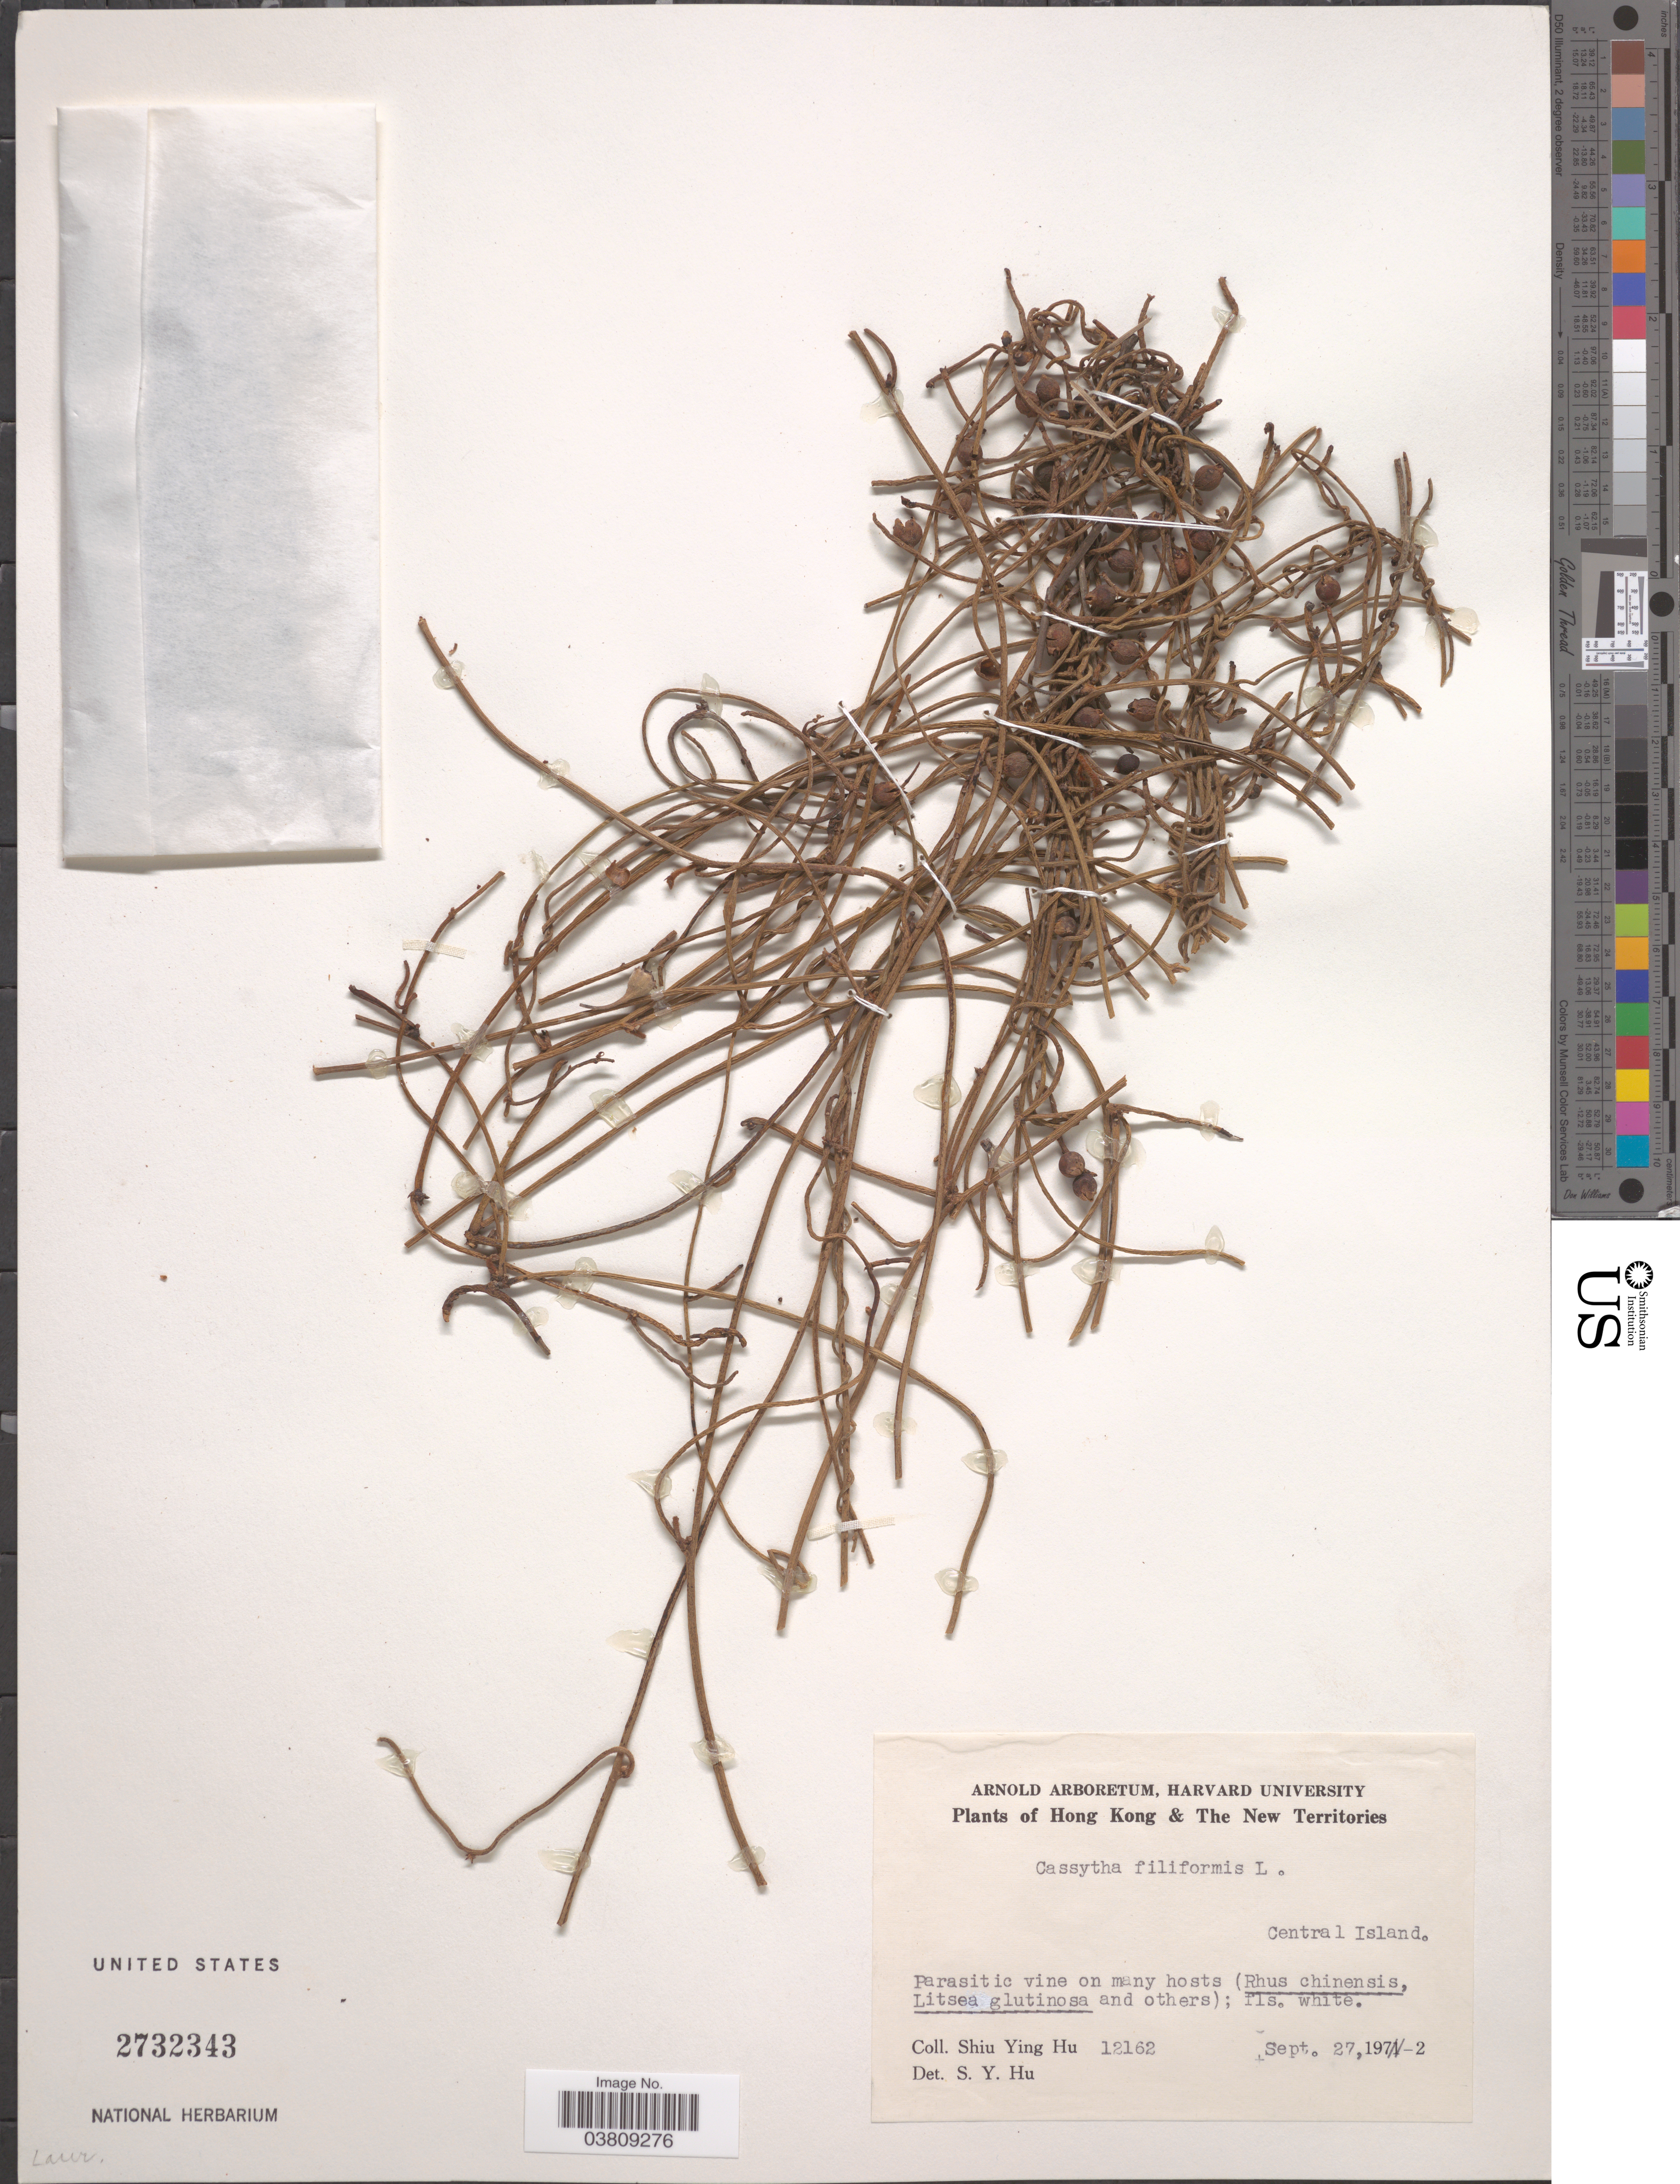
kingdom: Plantae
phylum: Tracheophyta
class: Magnoliopsida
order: Laurales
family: Lauraceae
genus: Cassytha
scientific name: Cassytha filiformis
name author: L.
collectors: S. Y. Hu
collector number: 12162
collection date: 1972-09-27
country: China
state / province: Hong Kong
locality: Hong Kong & The New Territories. Central Island.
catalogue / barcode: US 2732343